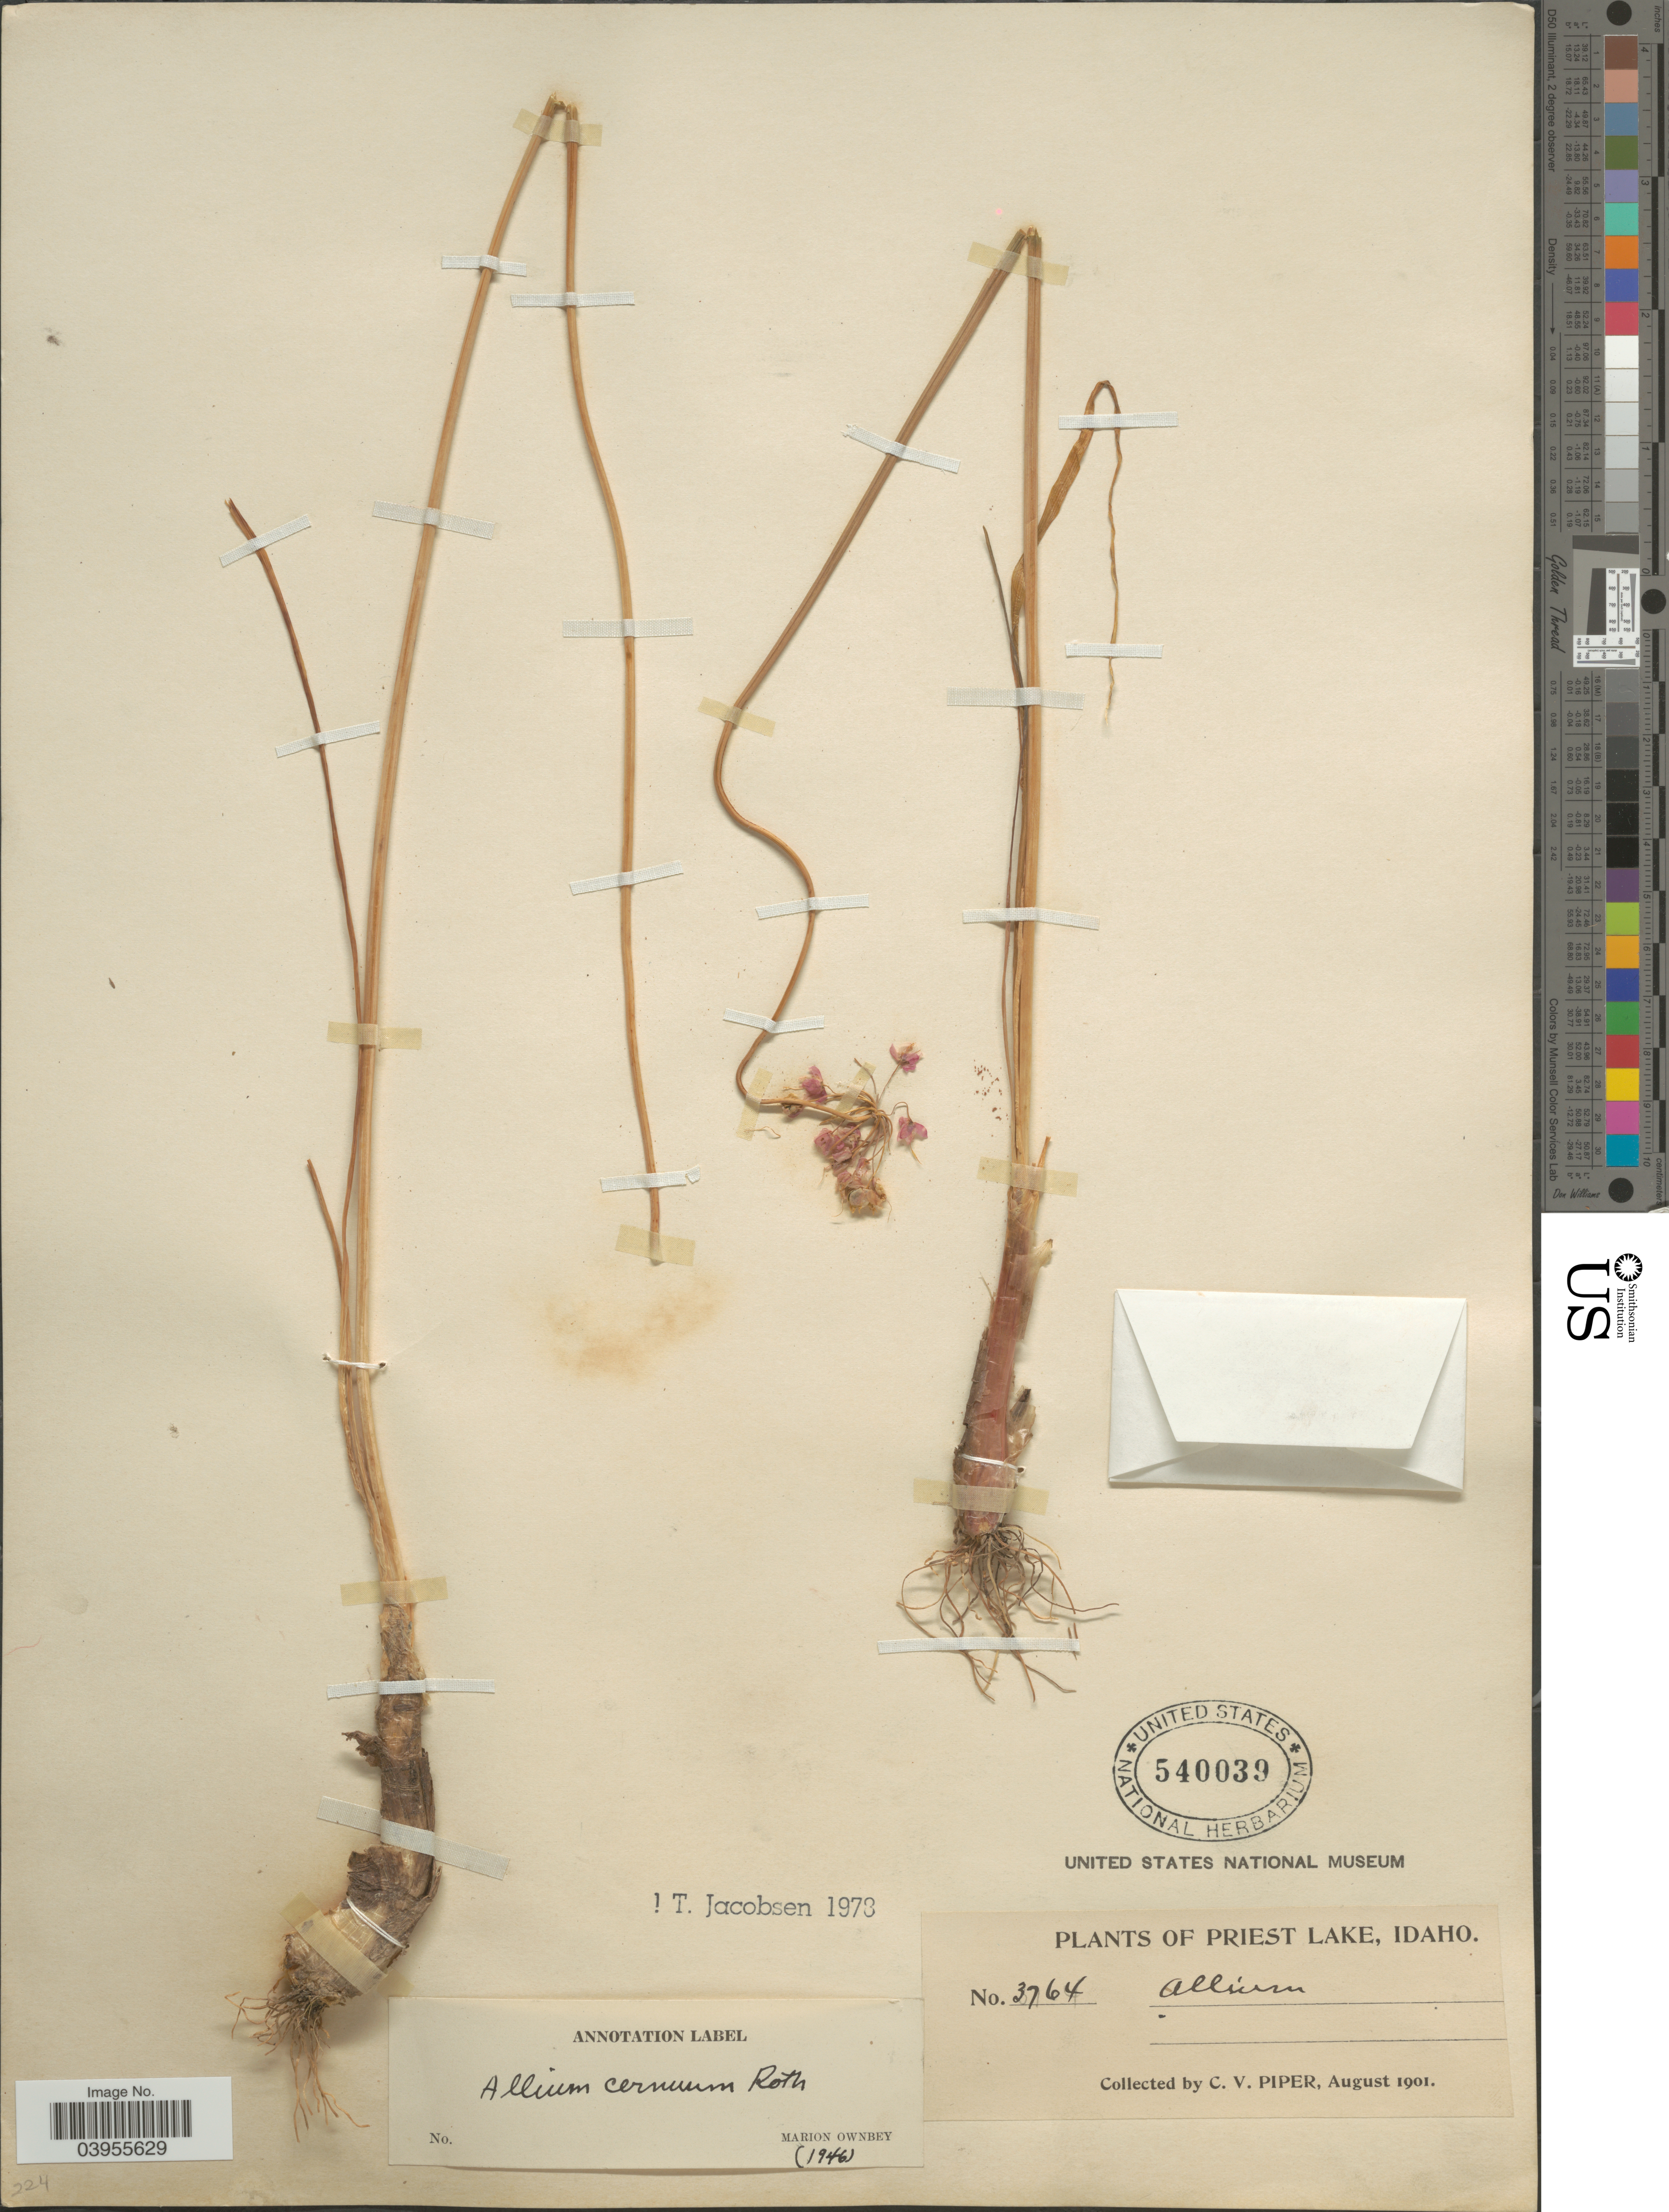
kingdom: Plantae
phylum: Tracheophyta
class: Liliopsida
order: Asparagales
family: Amaryllidaceae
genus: Allium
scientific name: Allium cernuum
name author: Roth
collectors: C. V. Piper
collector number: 3764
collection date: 1901-08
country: United States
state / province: Idaho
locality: Priest Lake.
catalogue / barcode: US 540039